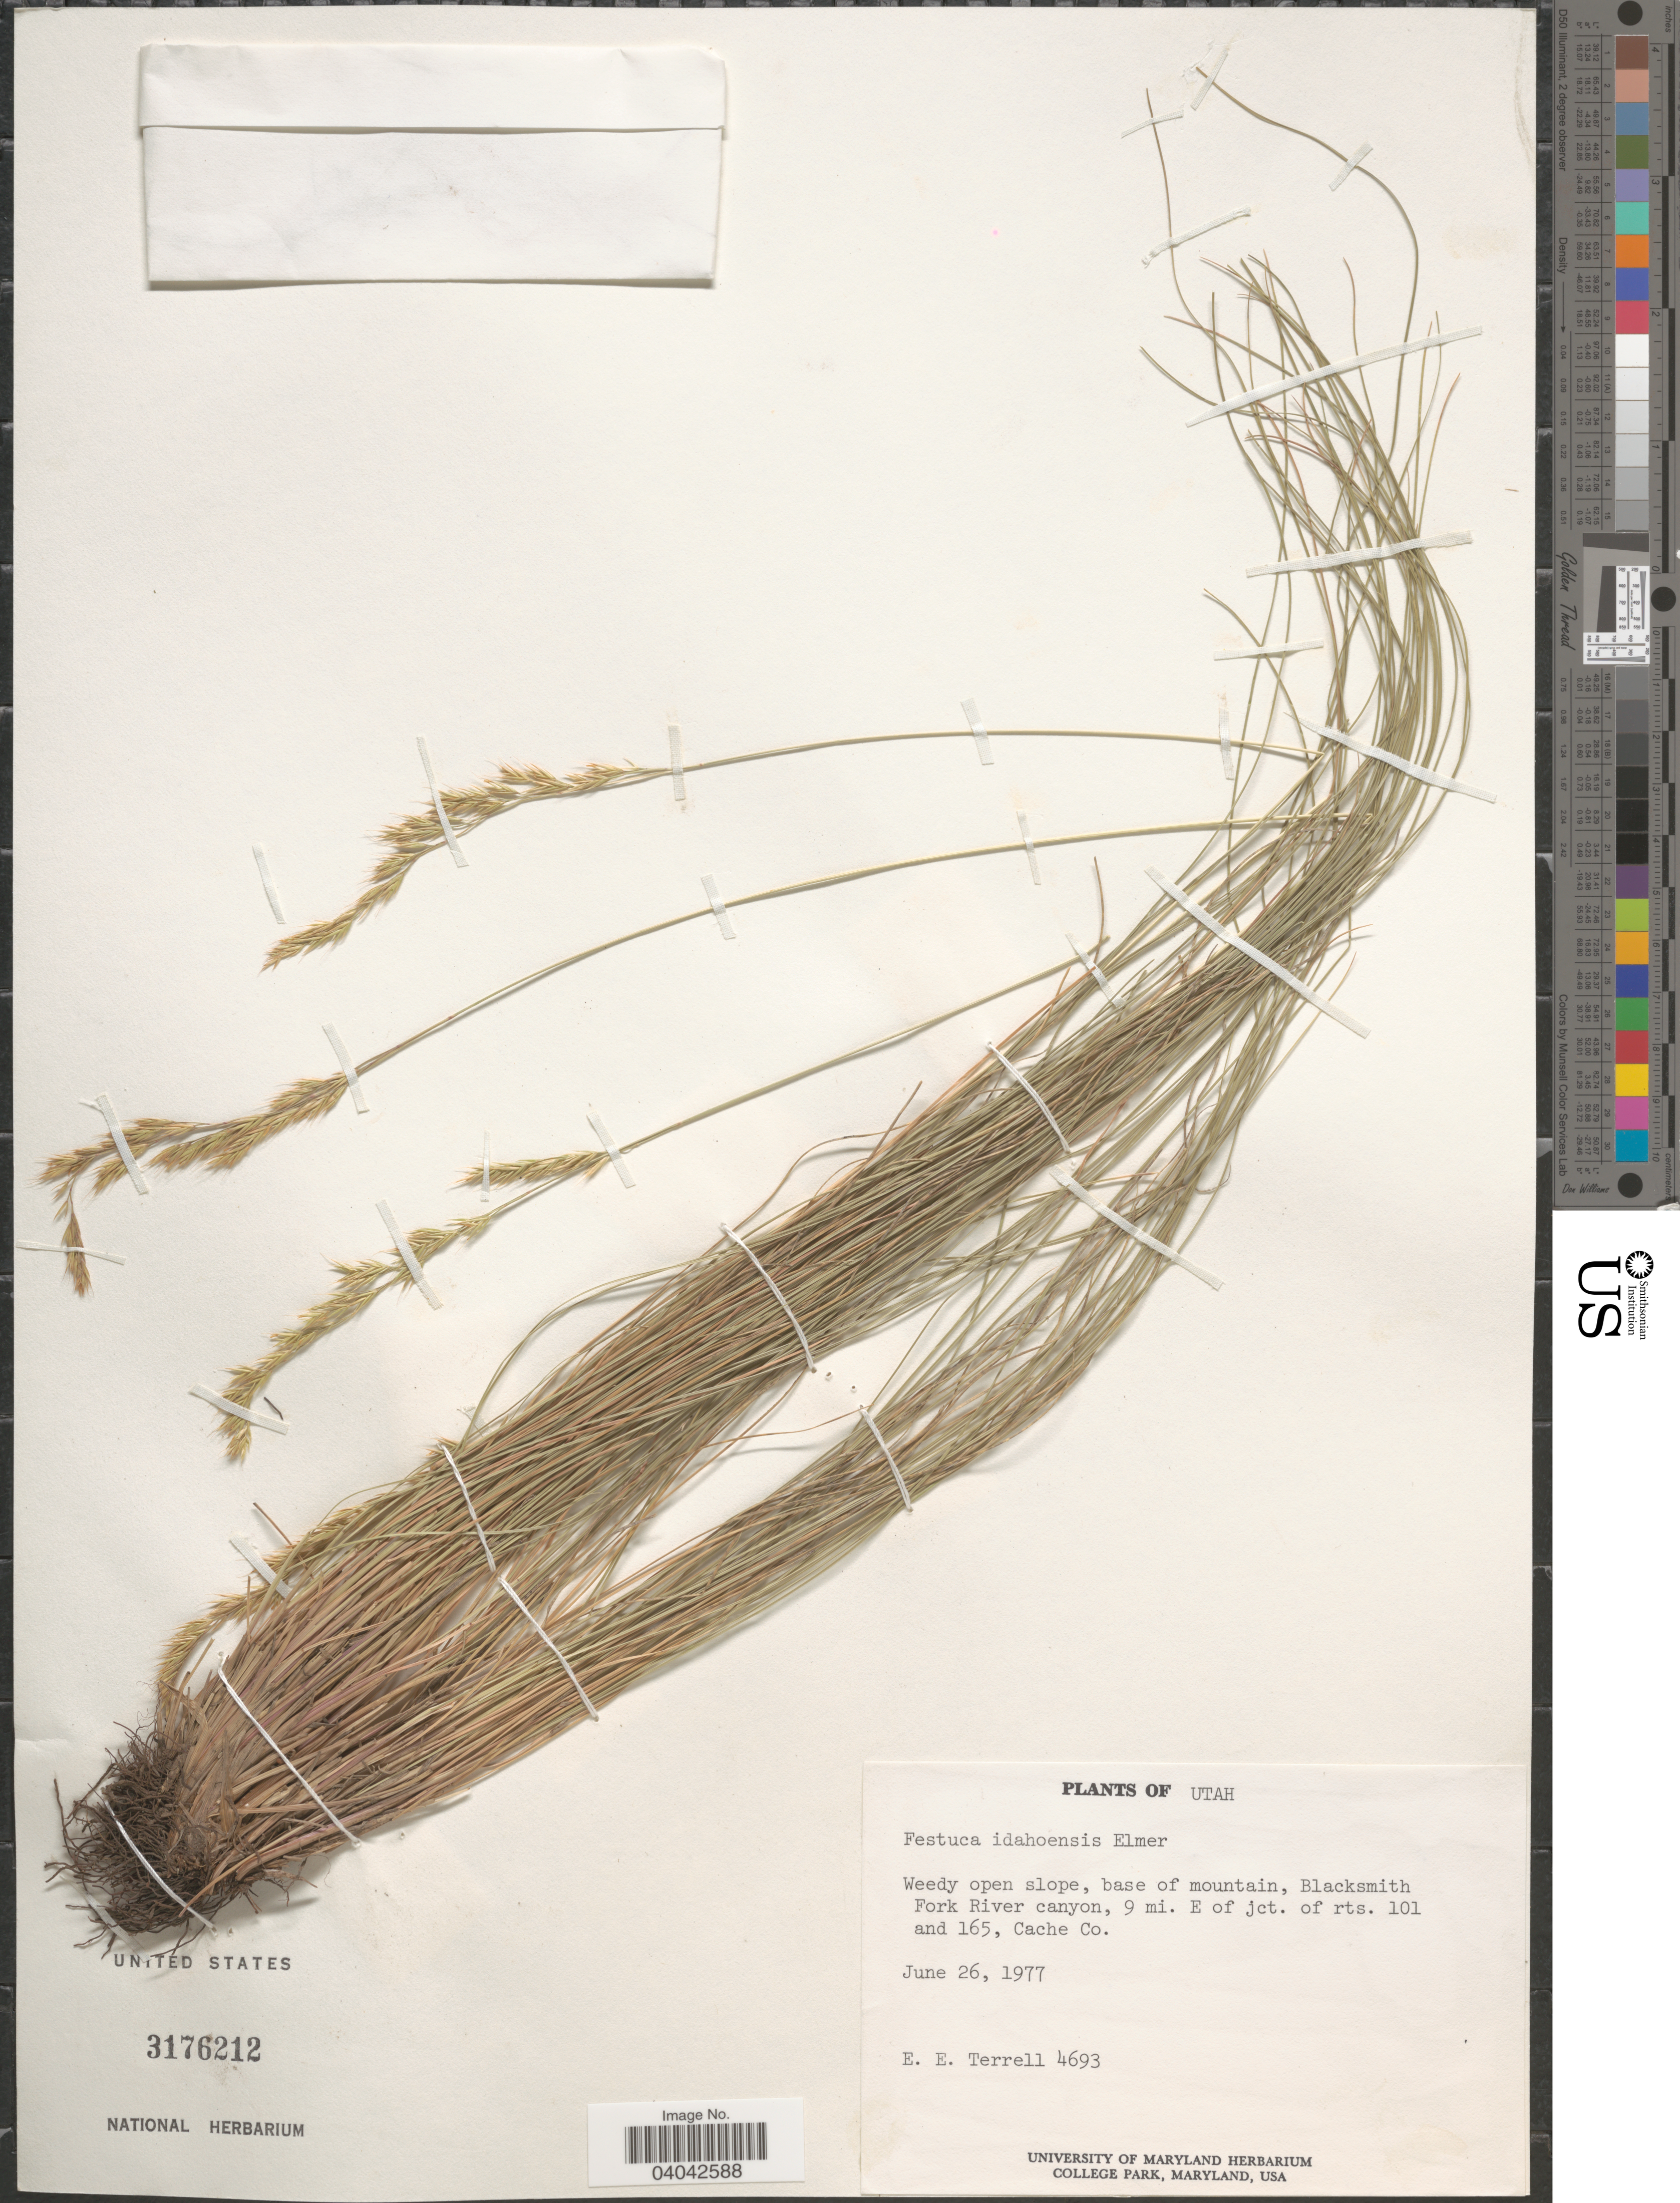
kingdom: Plantae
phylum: Tracheophyta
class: Liliopsida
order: Poales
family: Poaceae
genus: Festuca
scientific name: Festuca idahoensis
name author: Elmer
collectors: E. E. Terrell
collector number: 4693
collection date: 1977-06-26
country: United States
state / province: Utah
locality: Base of mountain, Blacksmith Fork River canyon, 9 mi. E of jct. of rts. 101 and 165, Cache Co.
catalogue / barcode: US 3176212